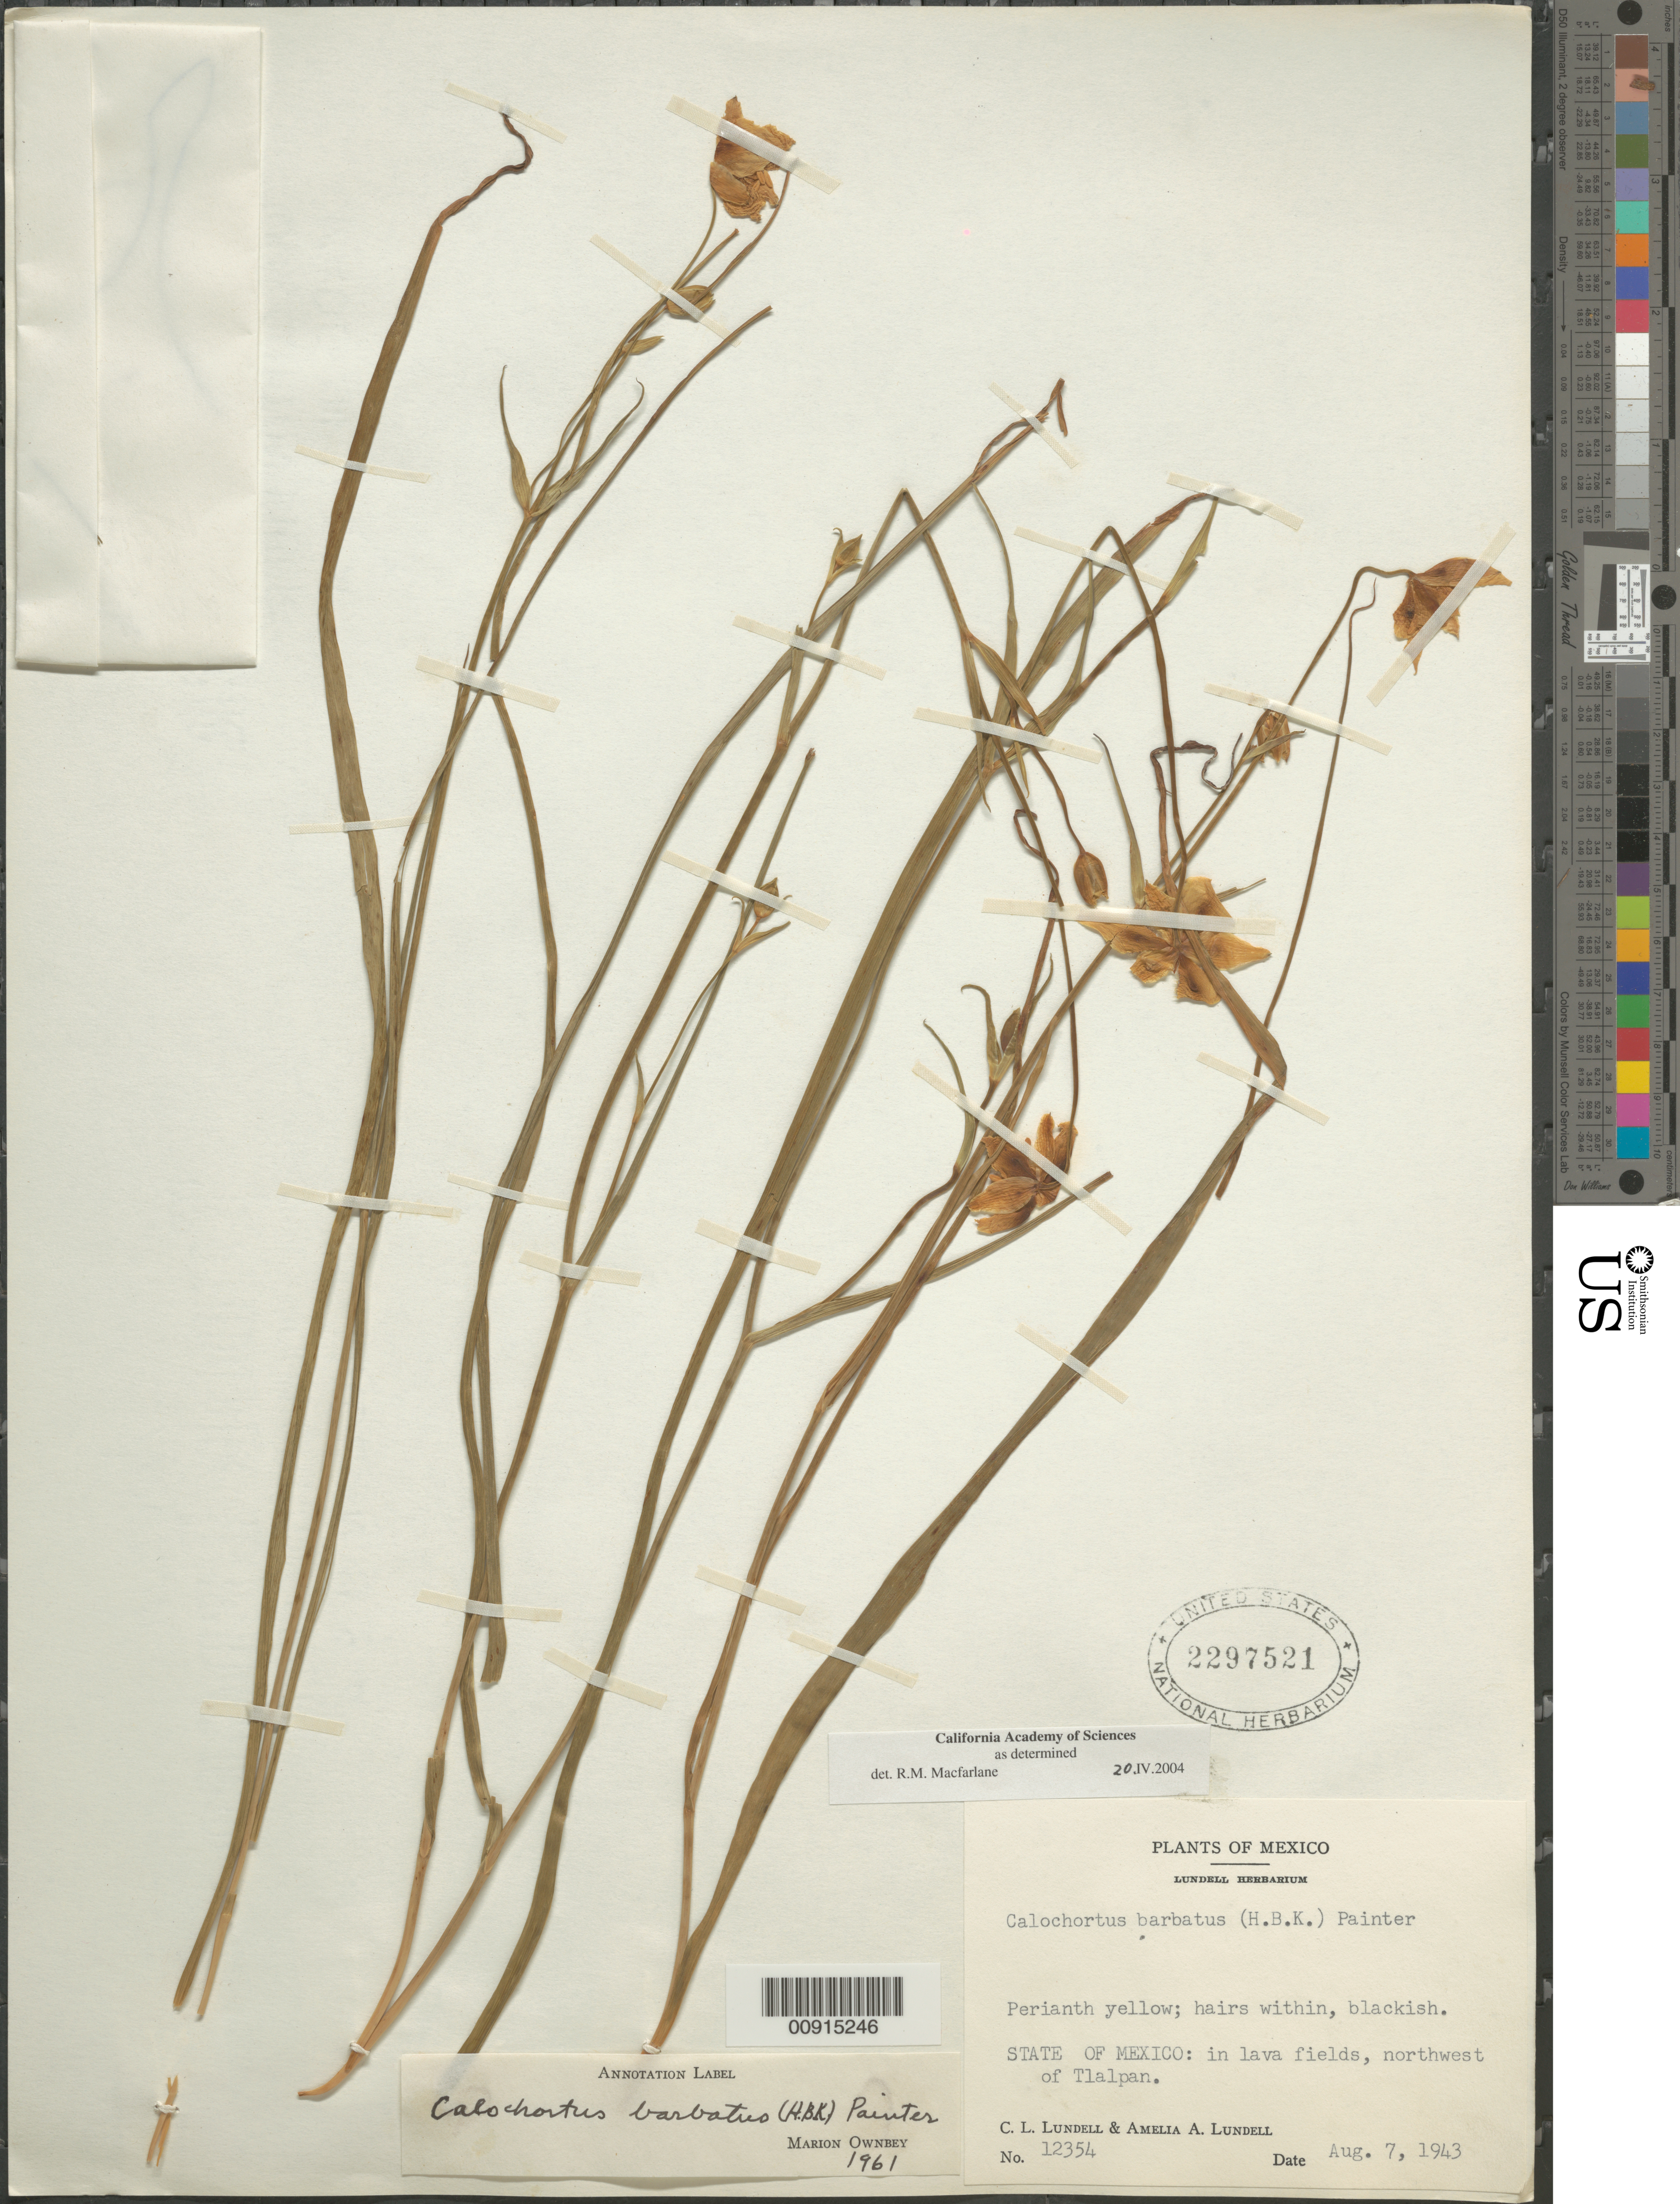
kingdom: Plantae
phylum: Tracheophyta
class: Liliopsida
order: Liliales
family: Liliaceae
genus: Calochortus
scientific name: Calochortus barbatus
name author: (Kunth) J.H. Painter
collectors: C. L. Lundell & A. A. Lundell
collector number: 12354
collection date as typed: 07 Aug 1943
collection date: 1943-08-07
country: Mexico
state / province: México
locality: State of México: Northwest of Tlalpan.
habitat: In lava fields.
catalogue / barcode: US 2297521